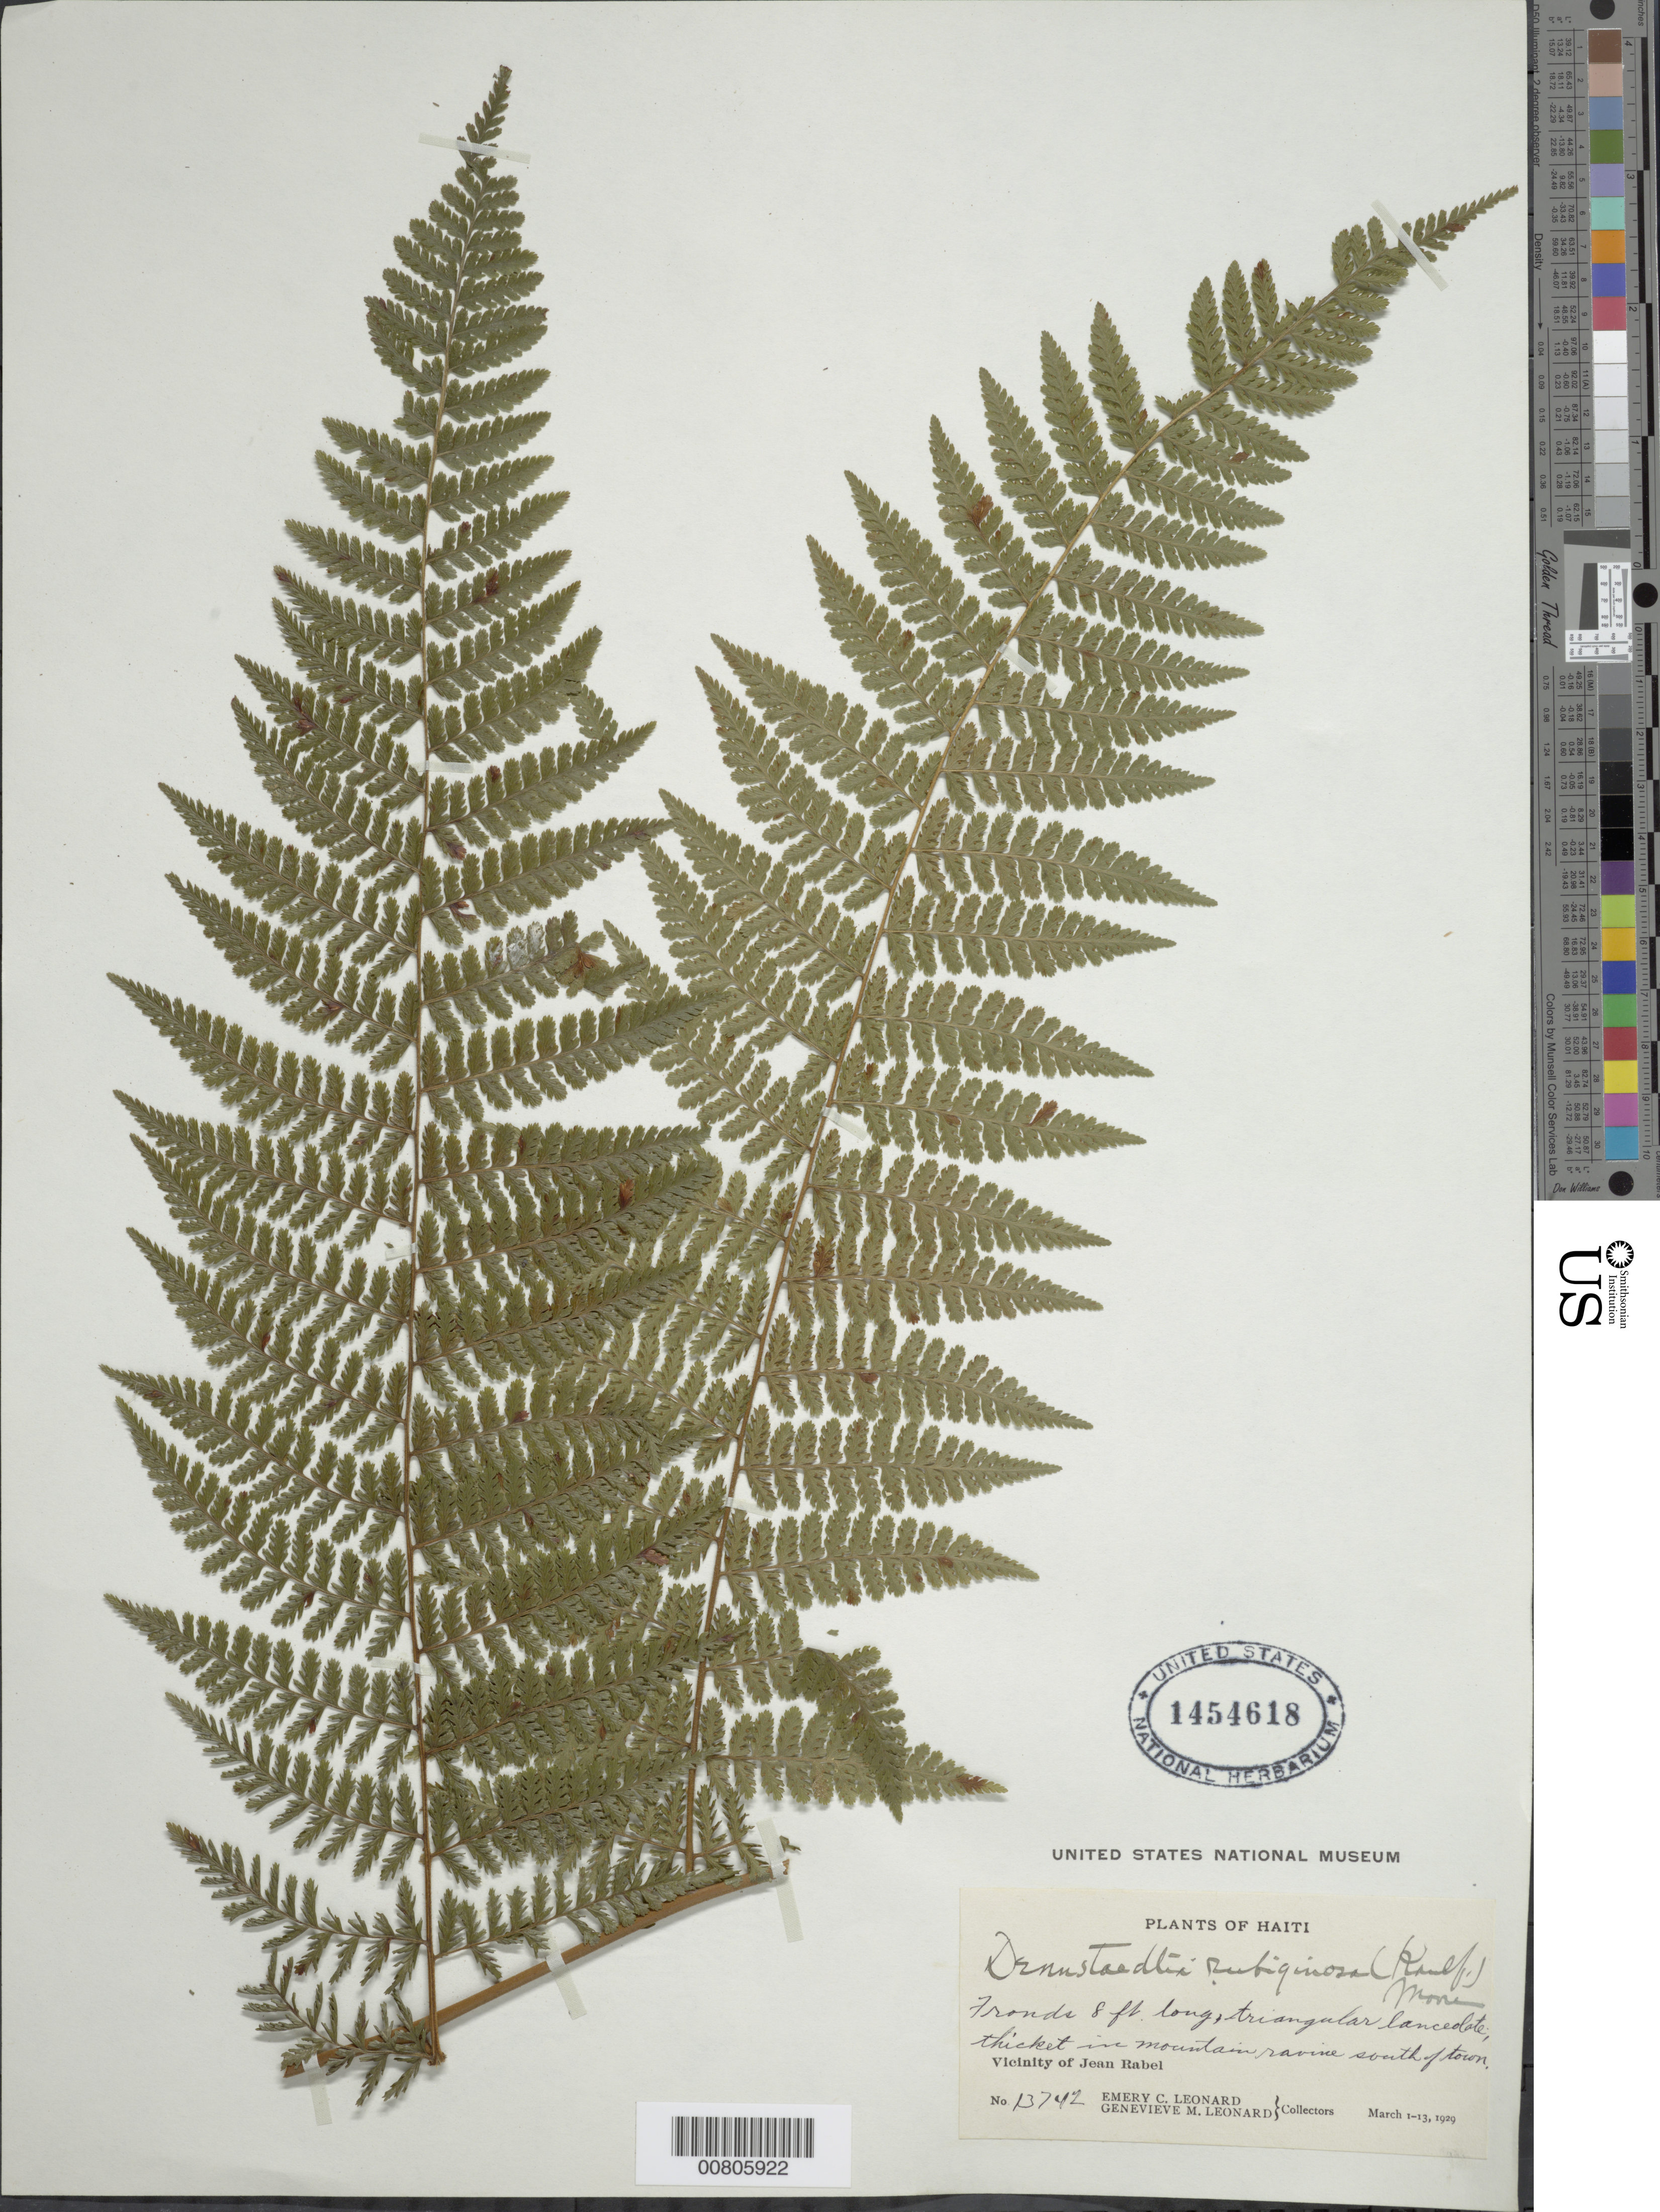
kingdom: Plantae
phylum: Tracheophyta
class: Polypodiopsida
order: Polypodiales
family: Dennstaedtiaceae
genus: Dennstaedtia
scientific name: Dennstaedtia cicutaria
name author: (Sw.) T. Moore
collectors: E. C. Leonard & G. M. Leonard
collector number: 13742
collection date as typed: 01 Mar 1929 to 13 Mar 1929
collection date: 1929-03-01/1929-03-13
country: Haiti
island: Hispaniola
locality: Jean Rabel, S of town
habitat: Thicket in mountain ravine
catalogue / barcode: US 1454618